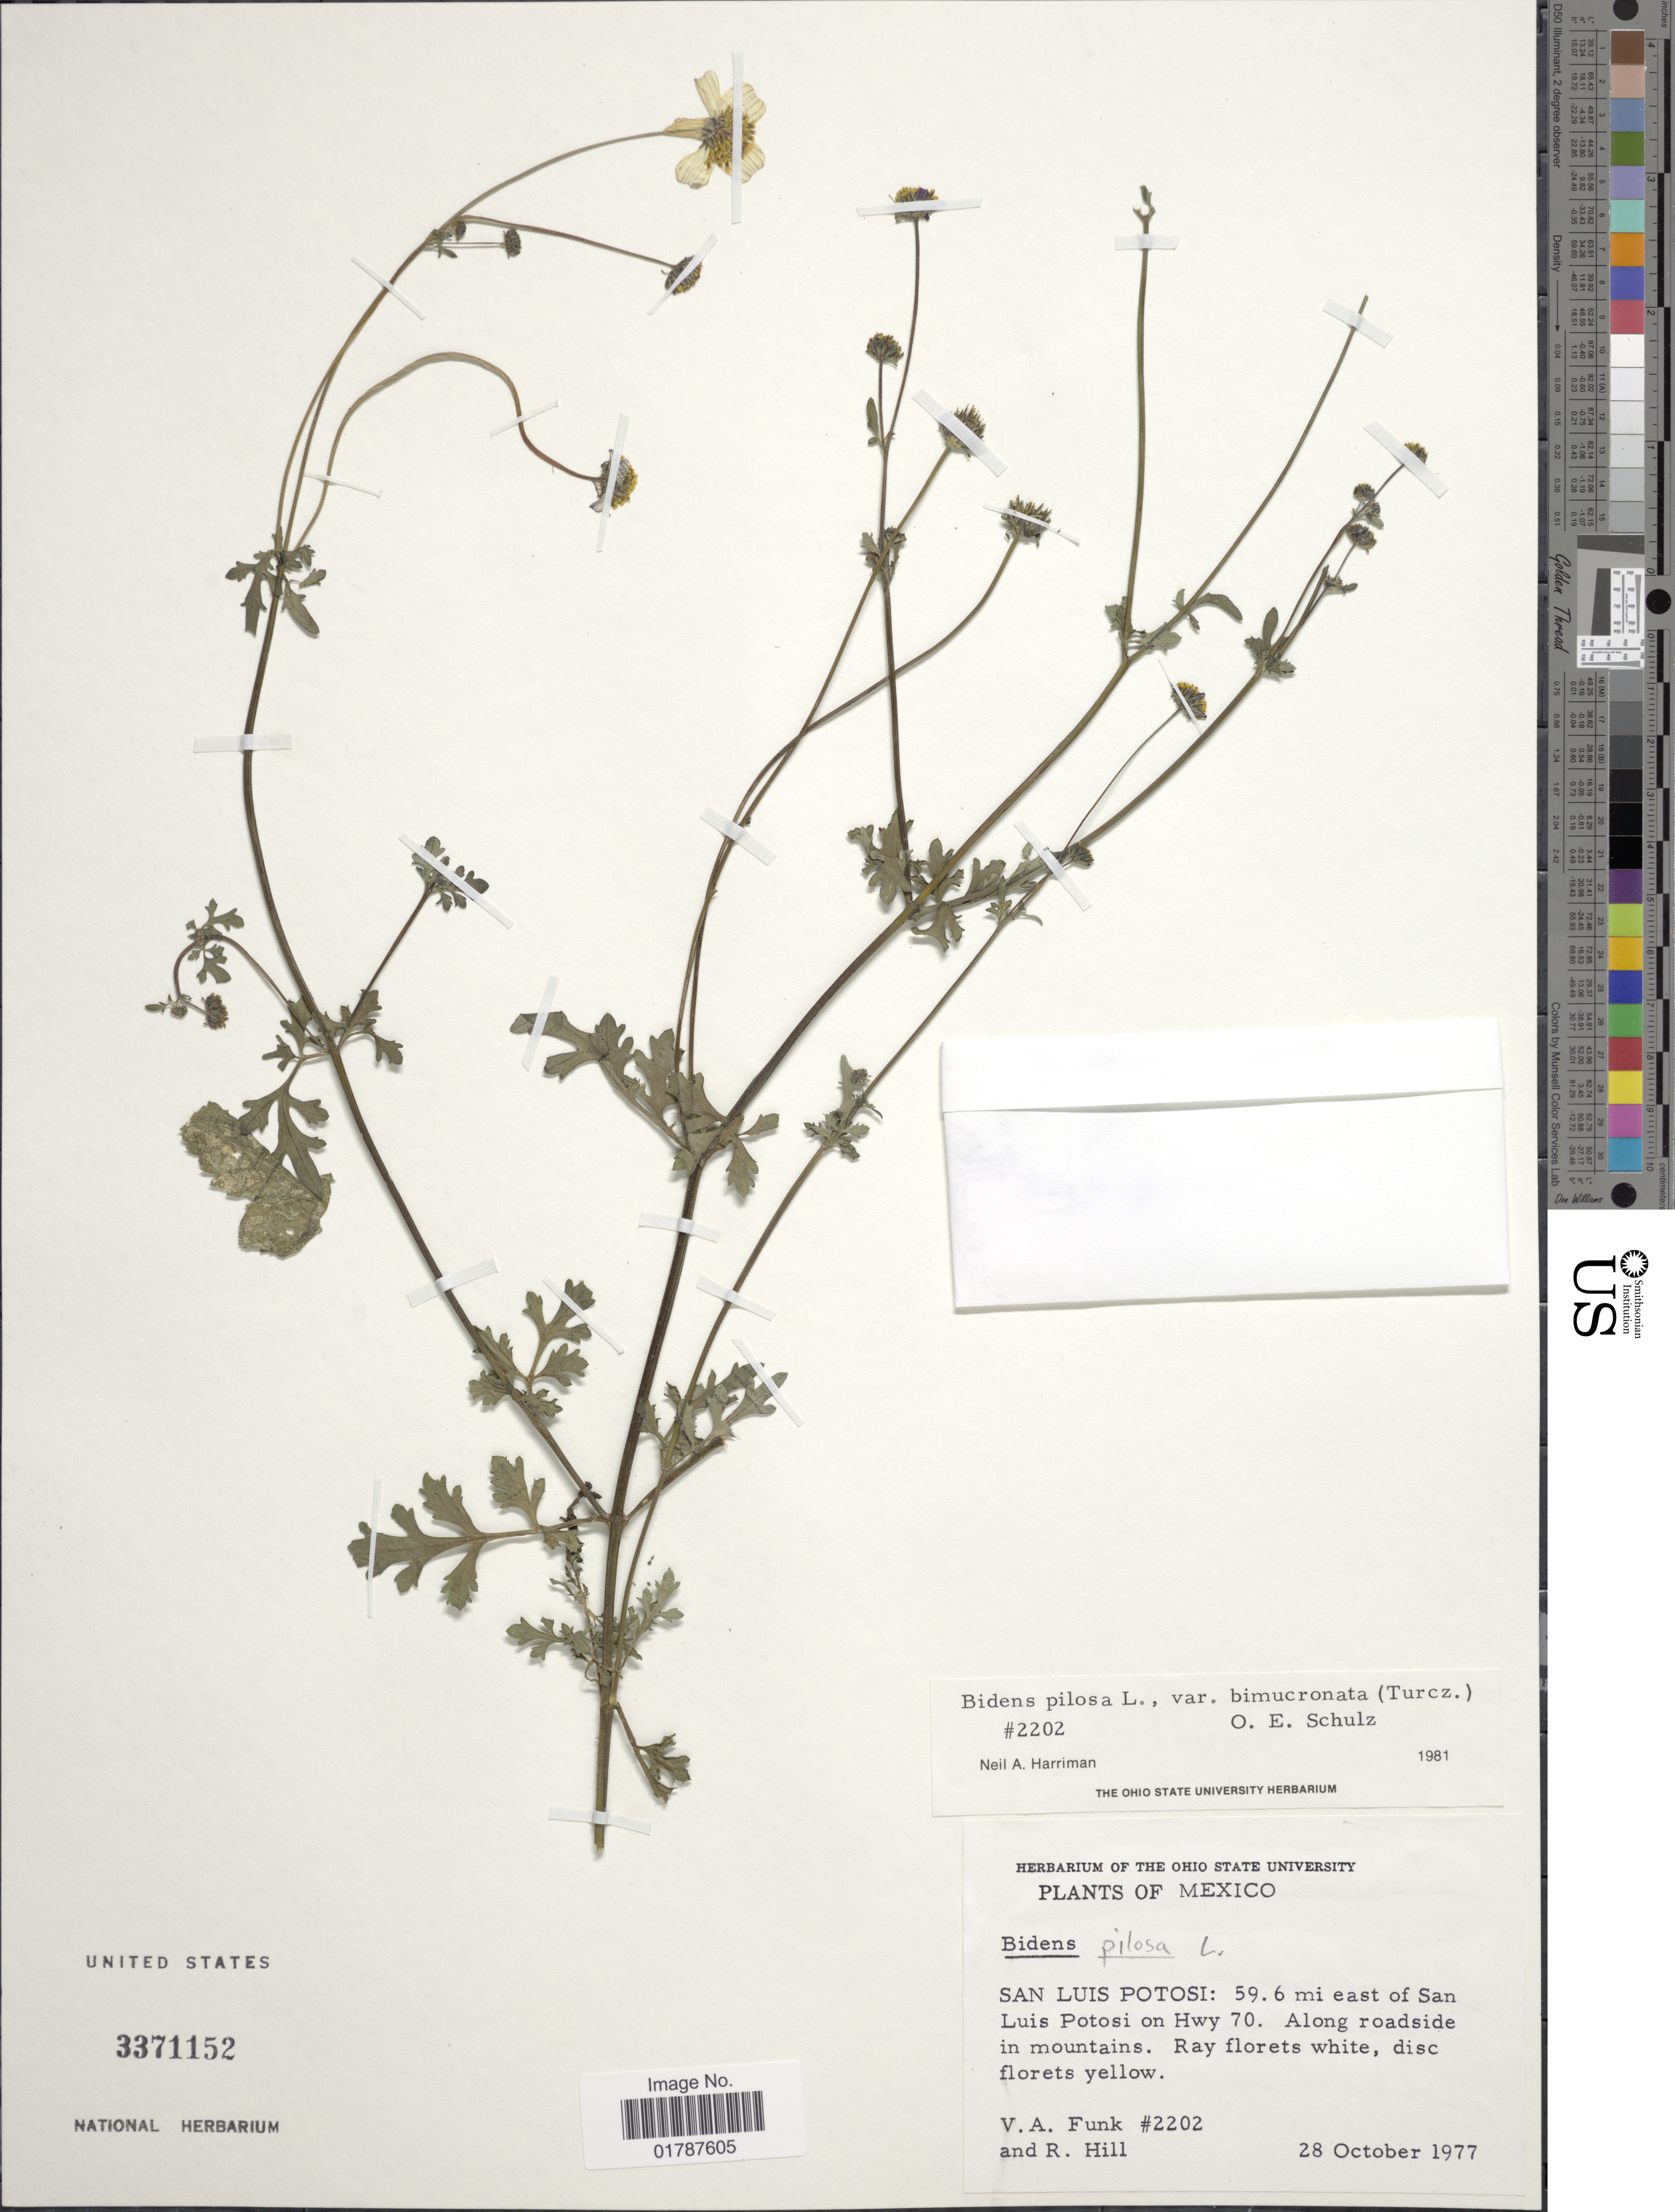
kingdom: Plantae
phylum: Tracheophyta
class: Magnoliopsida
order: Asterales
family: Asteraceae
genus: Bidens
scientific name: Bidens pilosa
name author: L.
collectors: V. Funk & R. Hill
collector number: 2202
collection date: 1977-10-28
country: Mexico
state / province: San Luis Potosí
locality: San Luis Potosi: 59.6 mi. east of San Luis Potosi on Hwy 70, Along roadside in mountains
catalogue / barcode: US 3371152